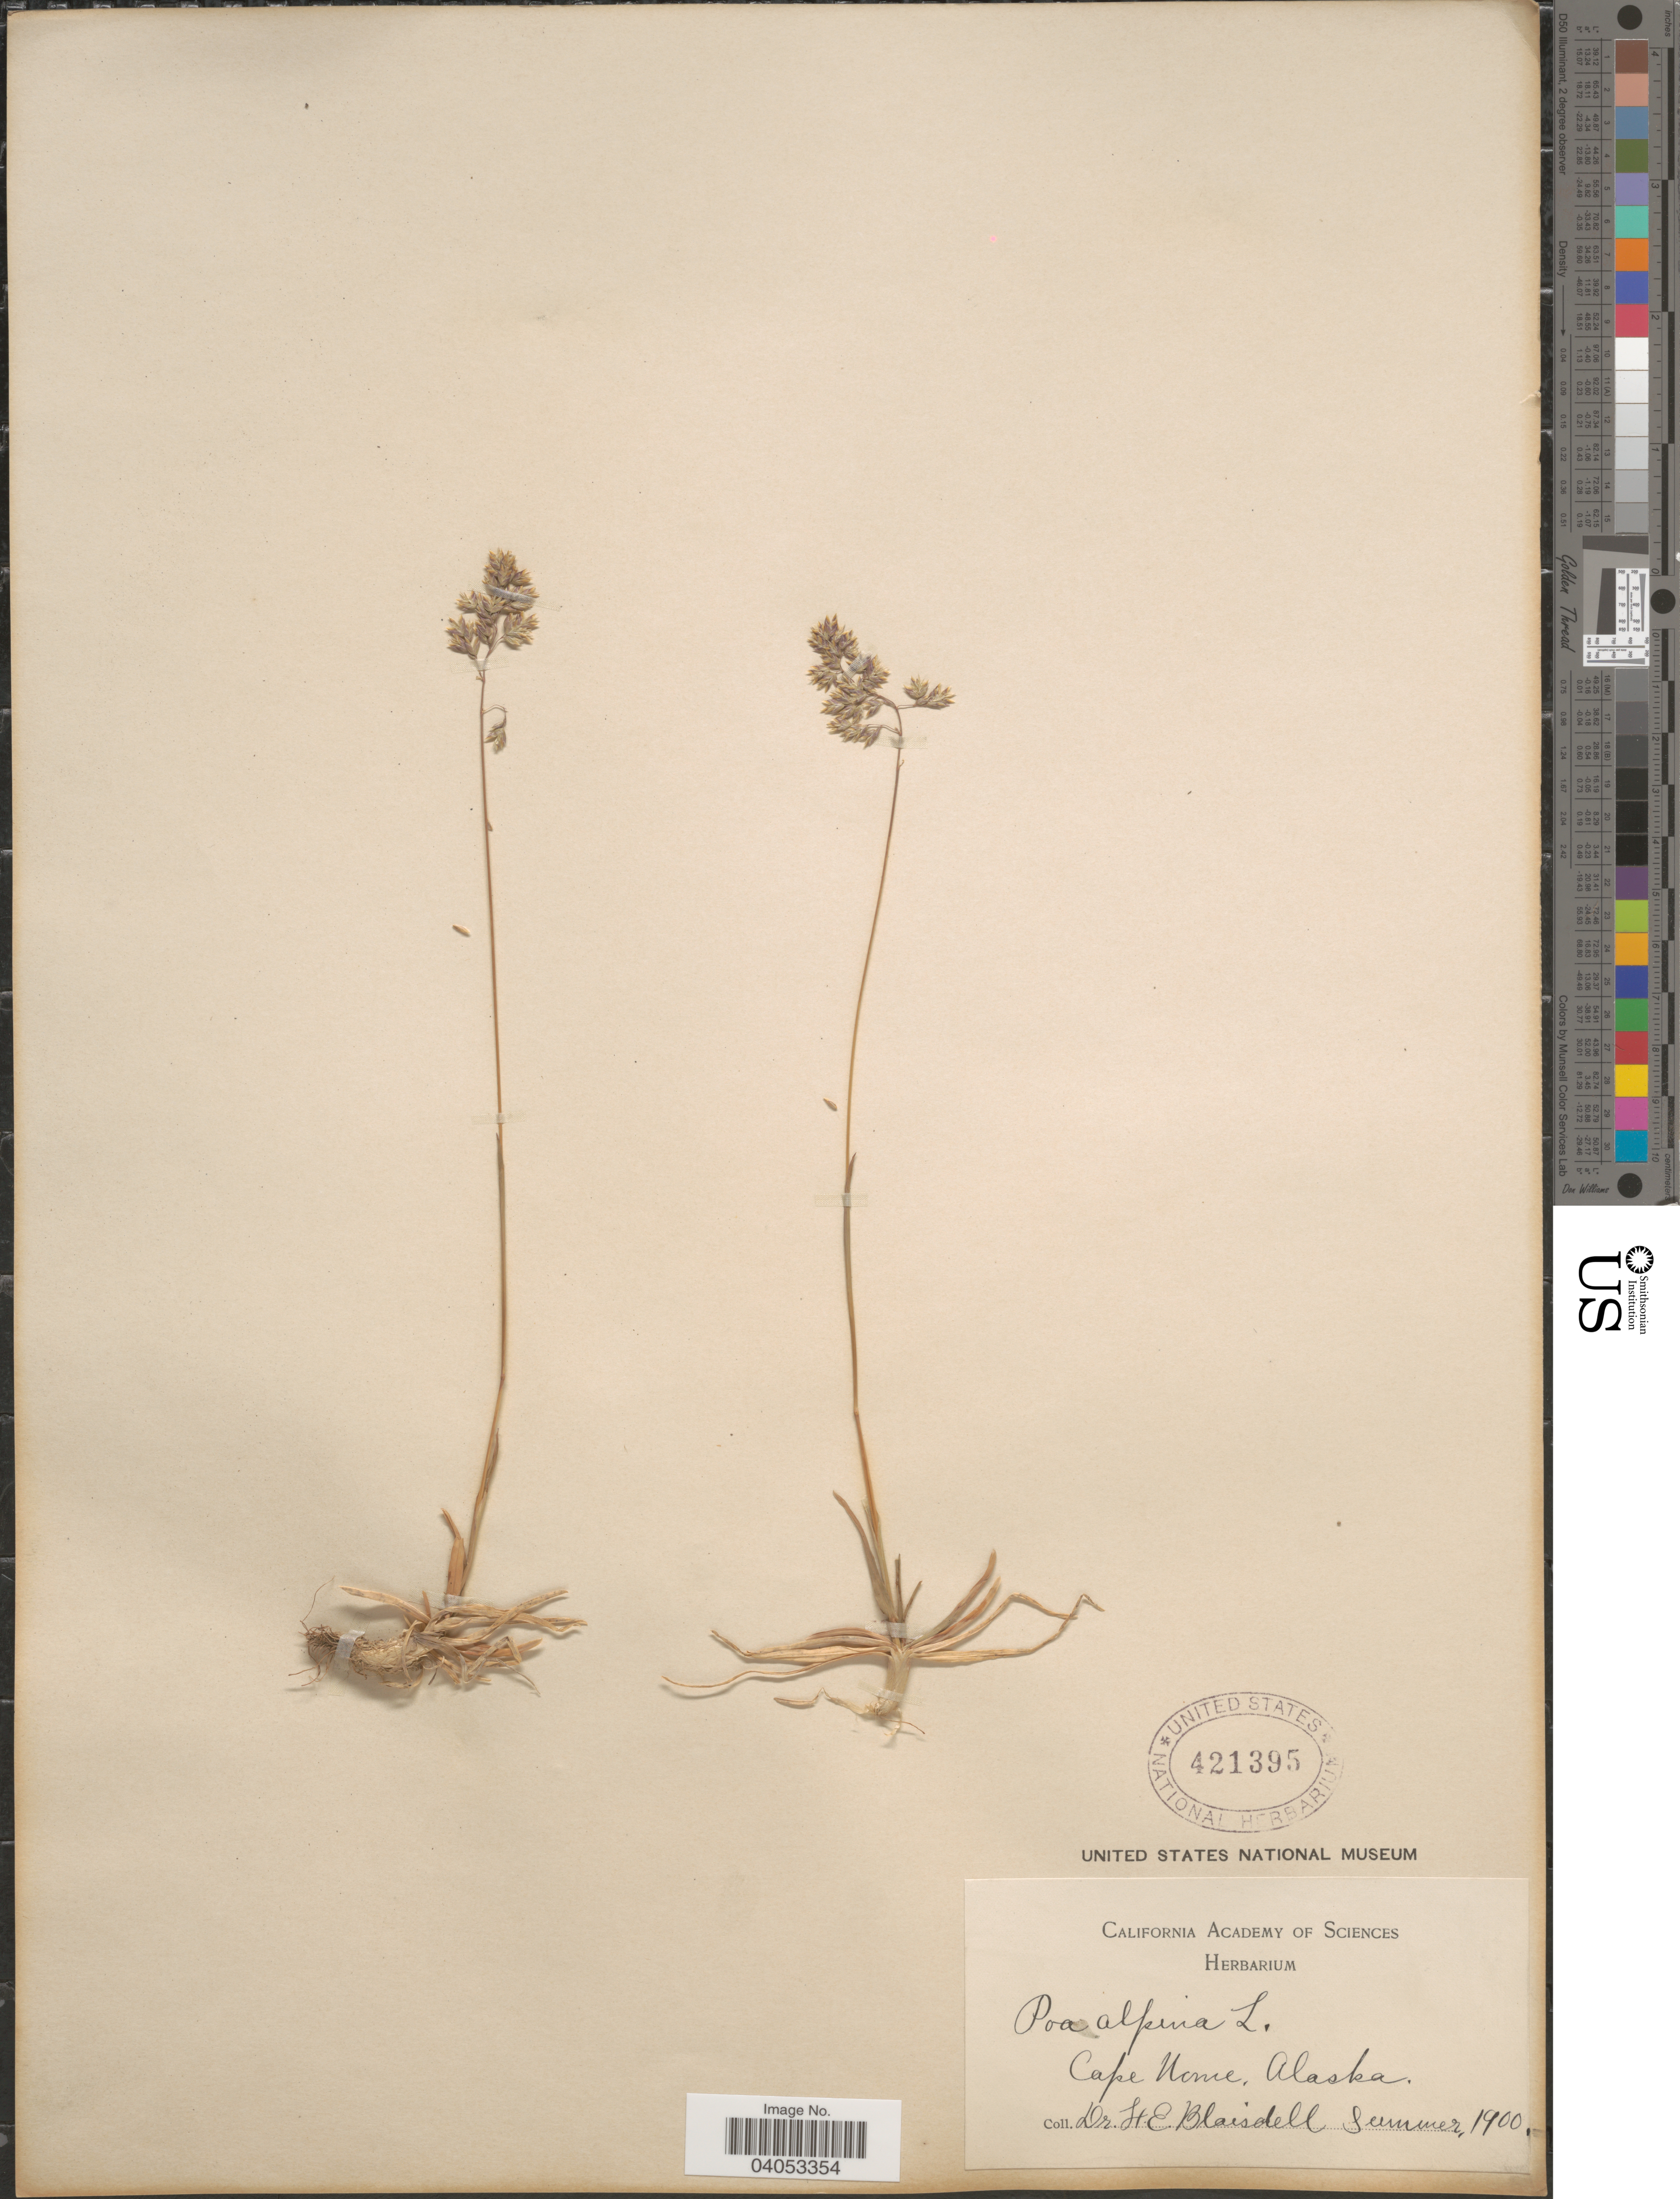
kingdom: Plantae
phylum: Tracheophyta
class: Liliopsida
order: Poales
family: Poaceae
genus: Poa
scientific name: Poa alpina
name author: L.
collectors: F. Blaisdell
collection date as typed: Summer 1900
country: United States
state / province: Alaska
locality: Cape Nome.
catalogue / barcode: US 421395